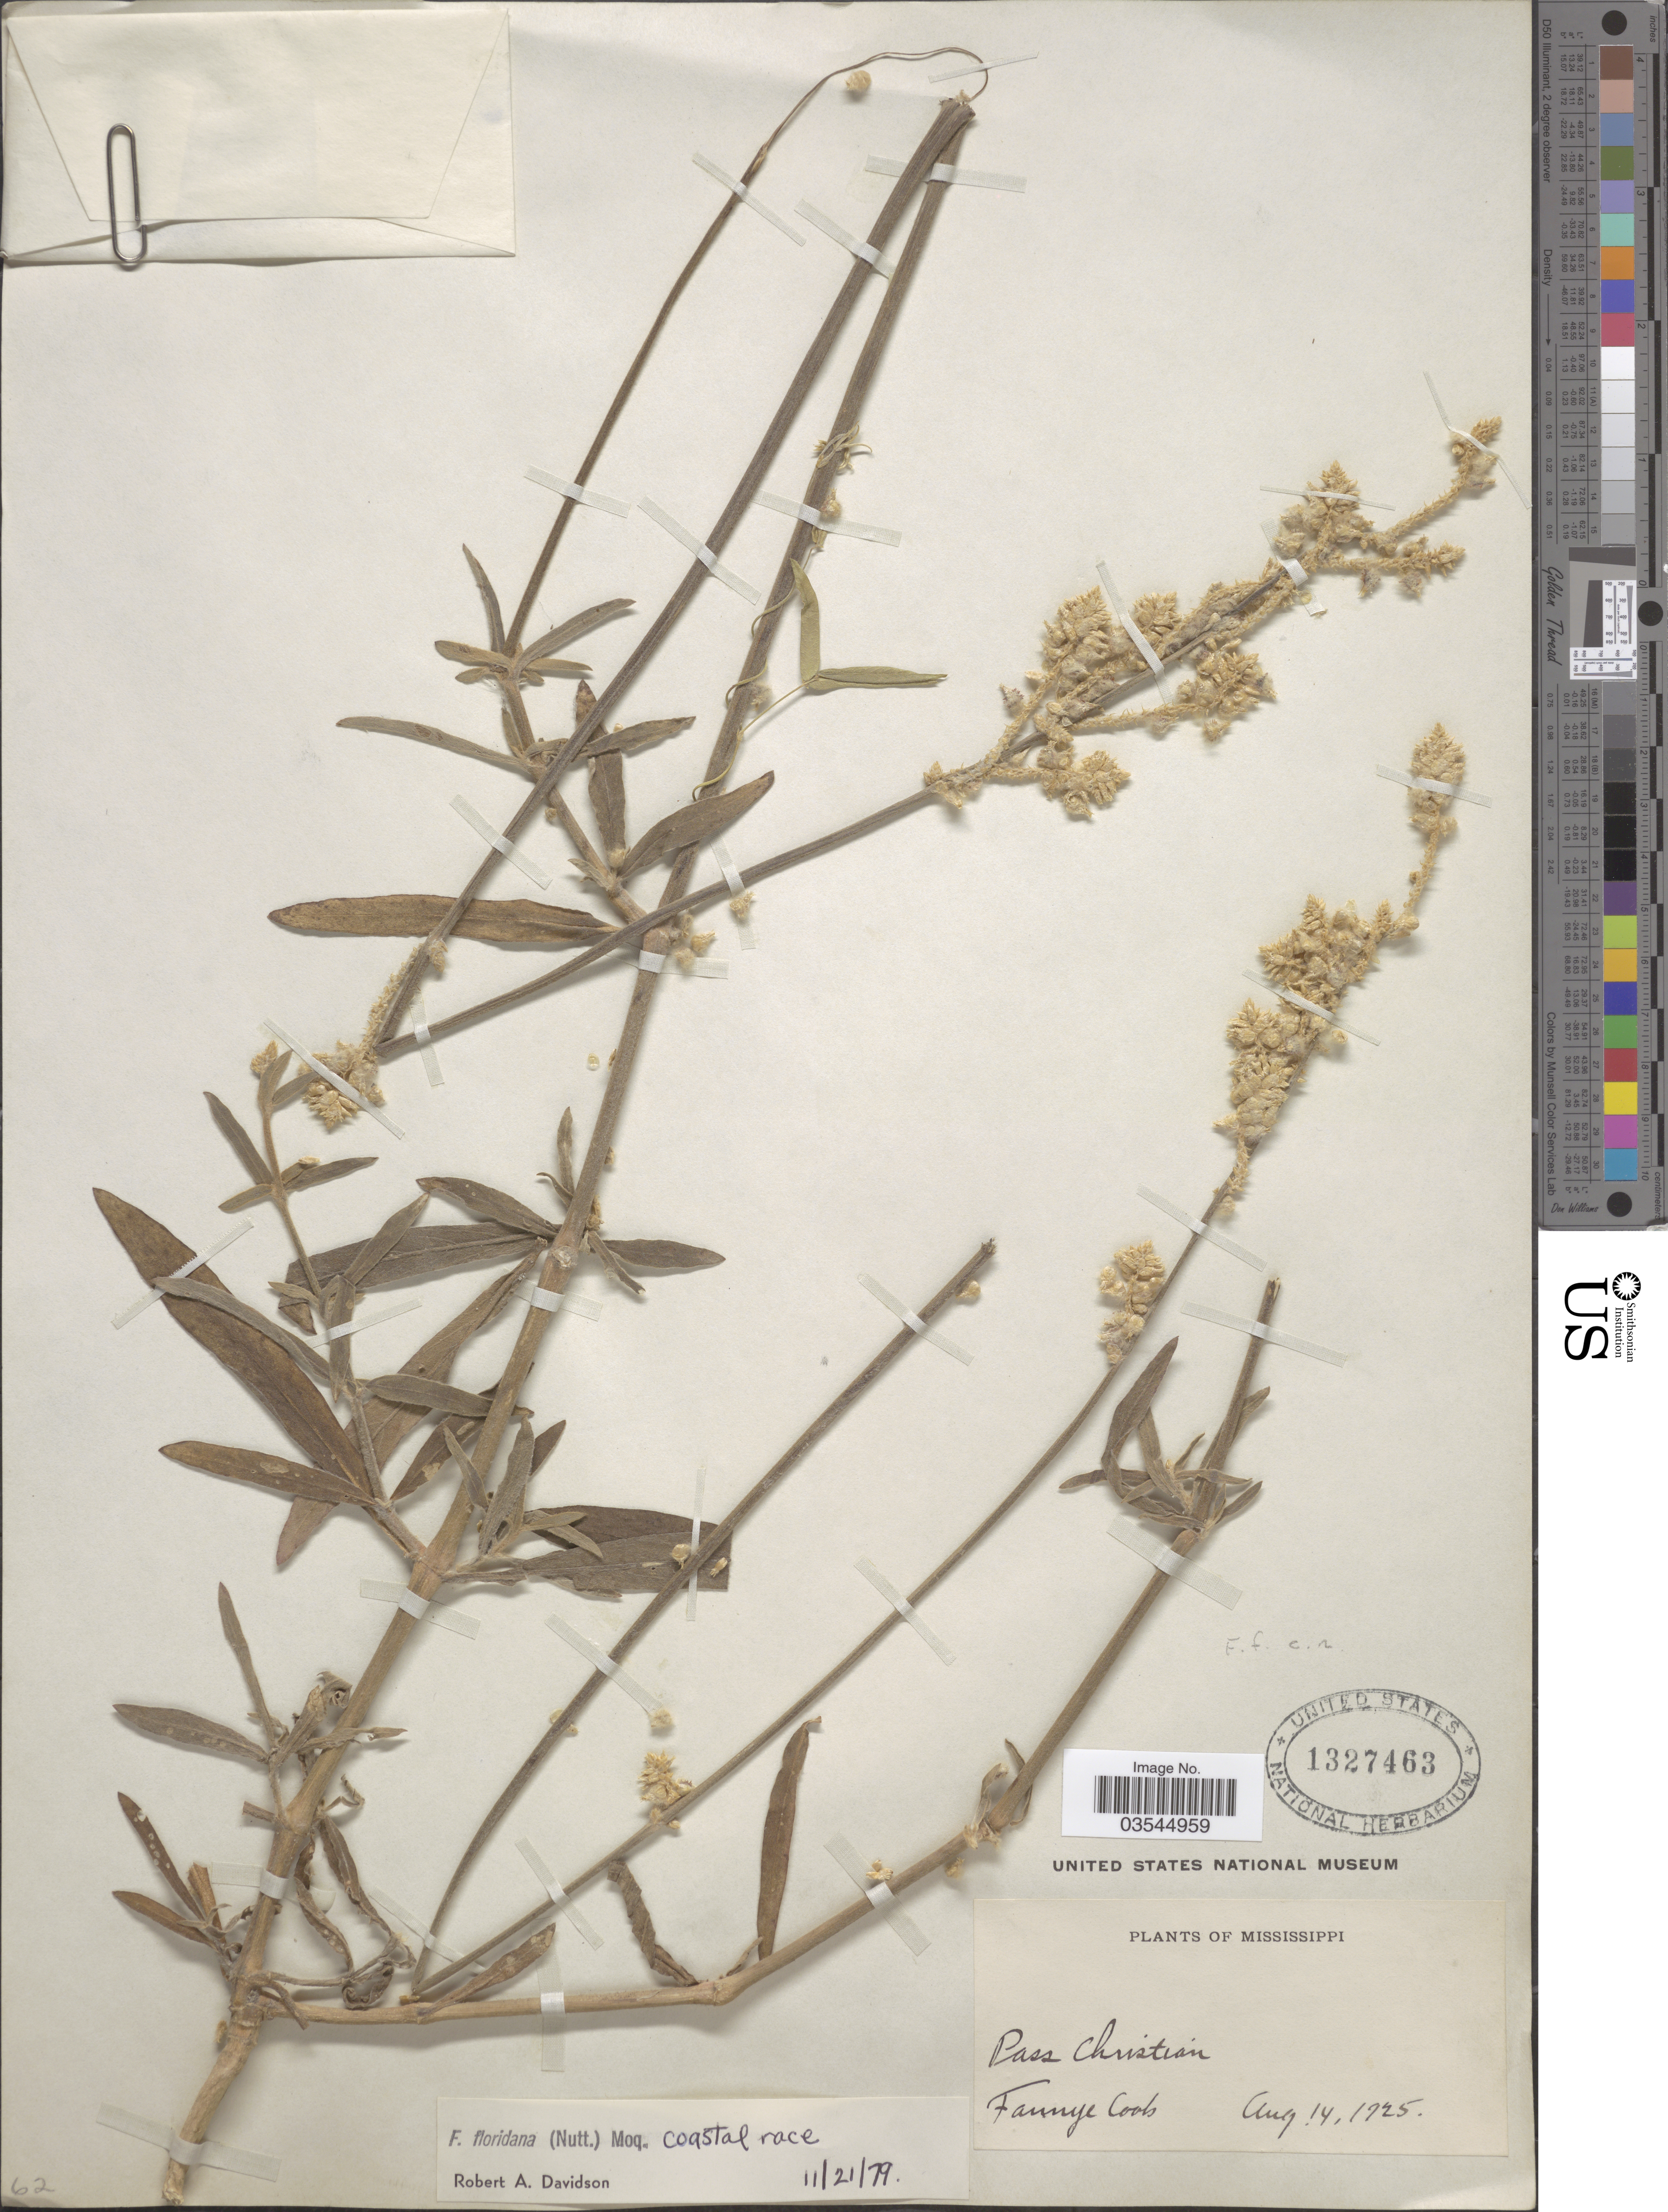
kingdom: Plantae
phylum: Tracheophyta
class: Magnoliopsida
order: Caryophyllales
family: Amaranthaceae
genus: Froelichia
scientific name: Froelichia floridana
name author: (Nutt.) Moq.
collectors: F. A. Cook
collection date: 1925-08-14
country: United States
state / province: Mississippi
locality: Pass Christian.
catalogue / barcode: US 1327463